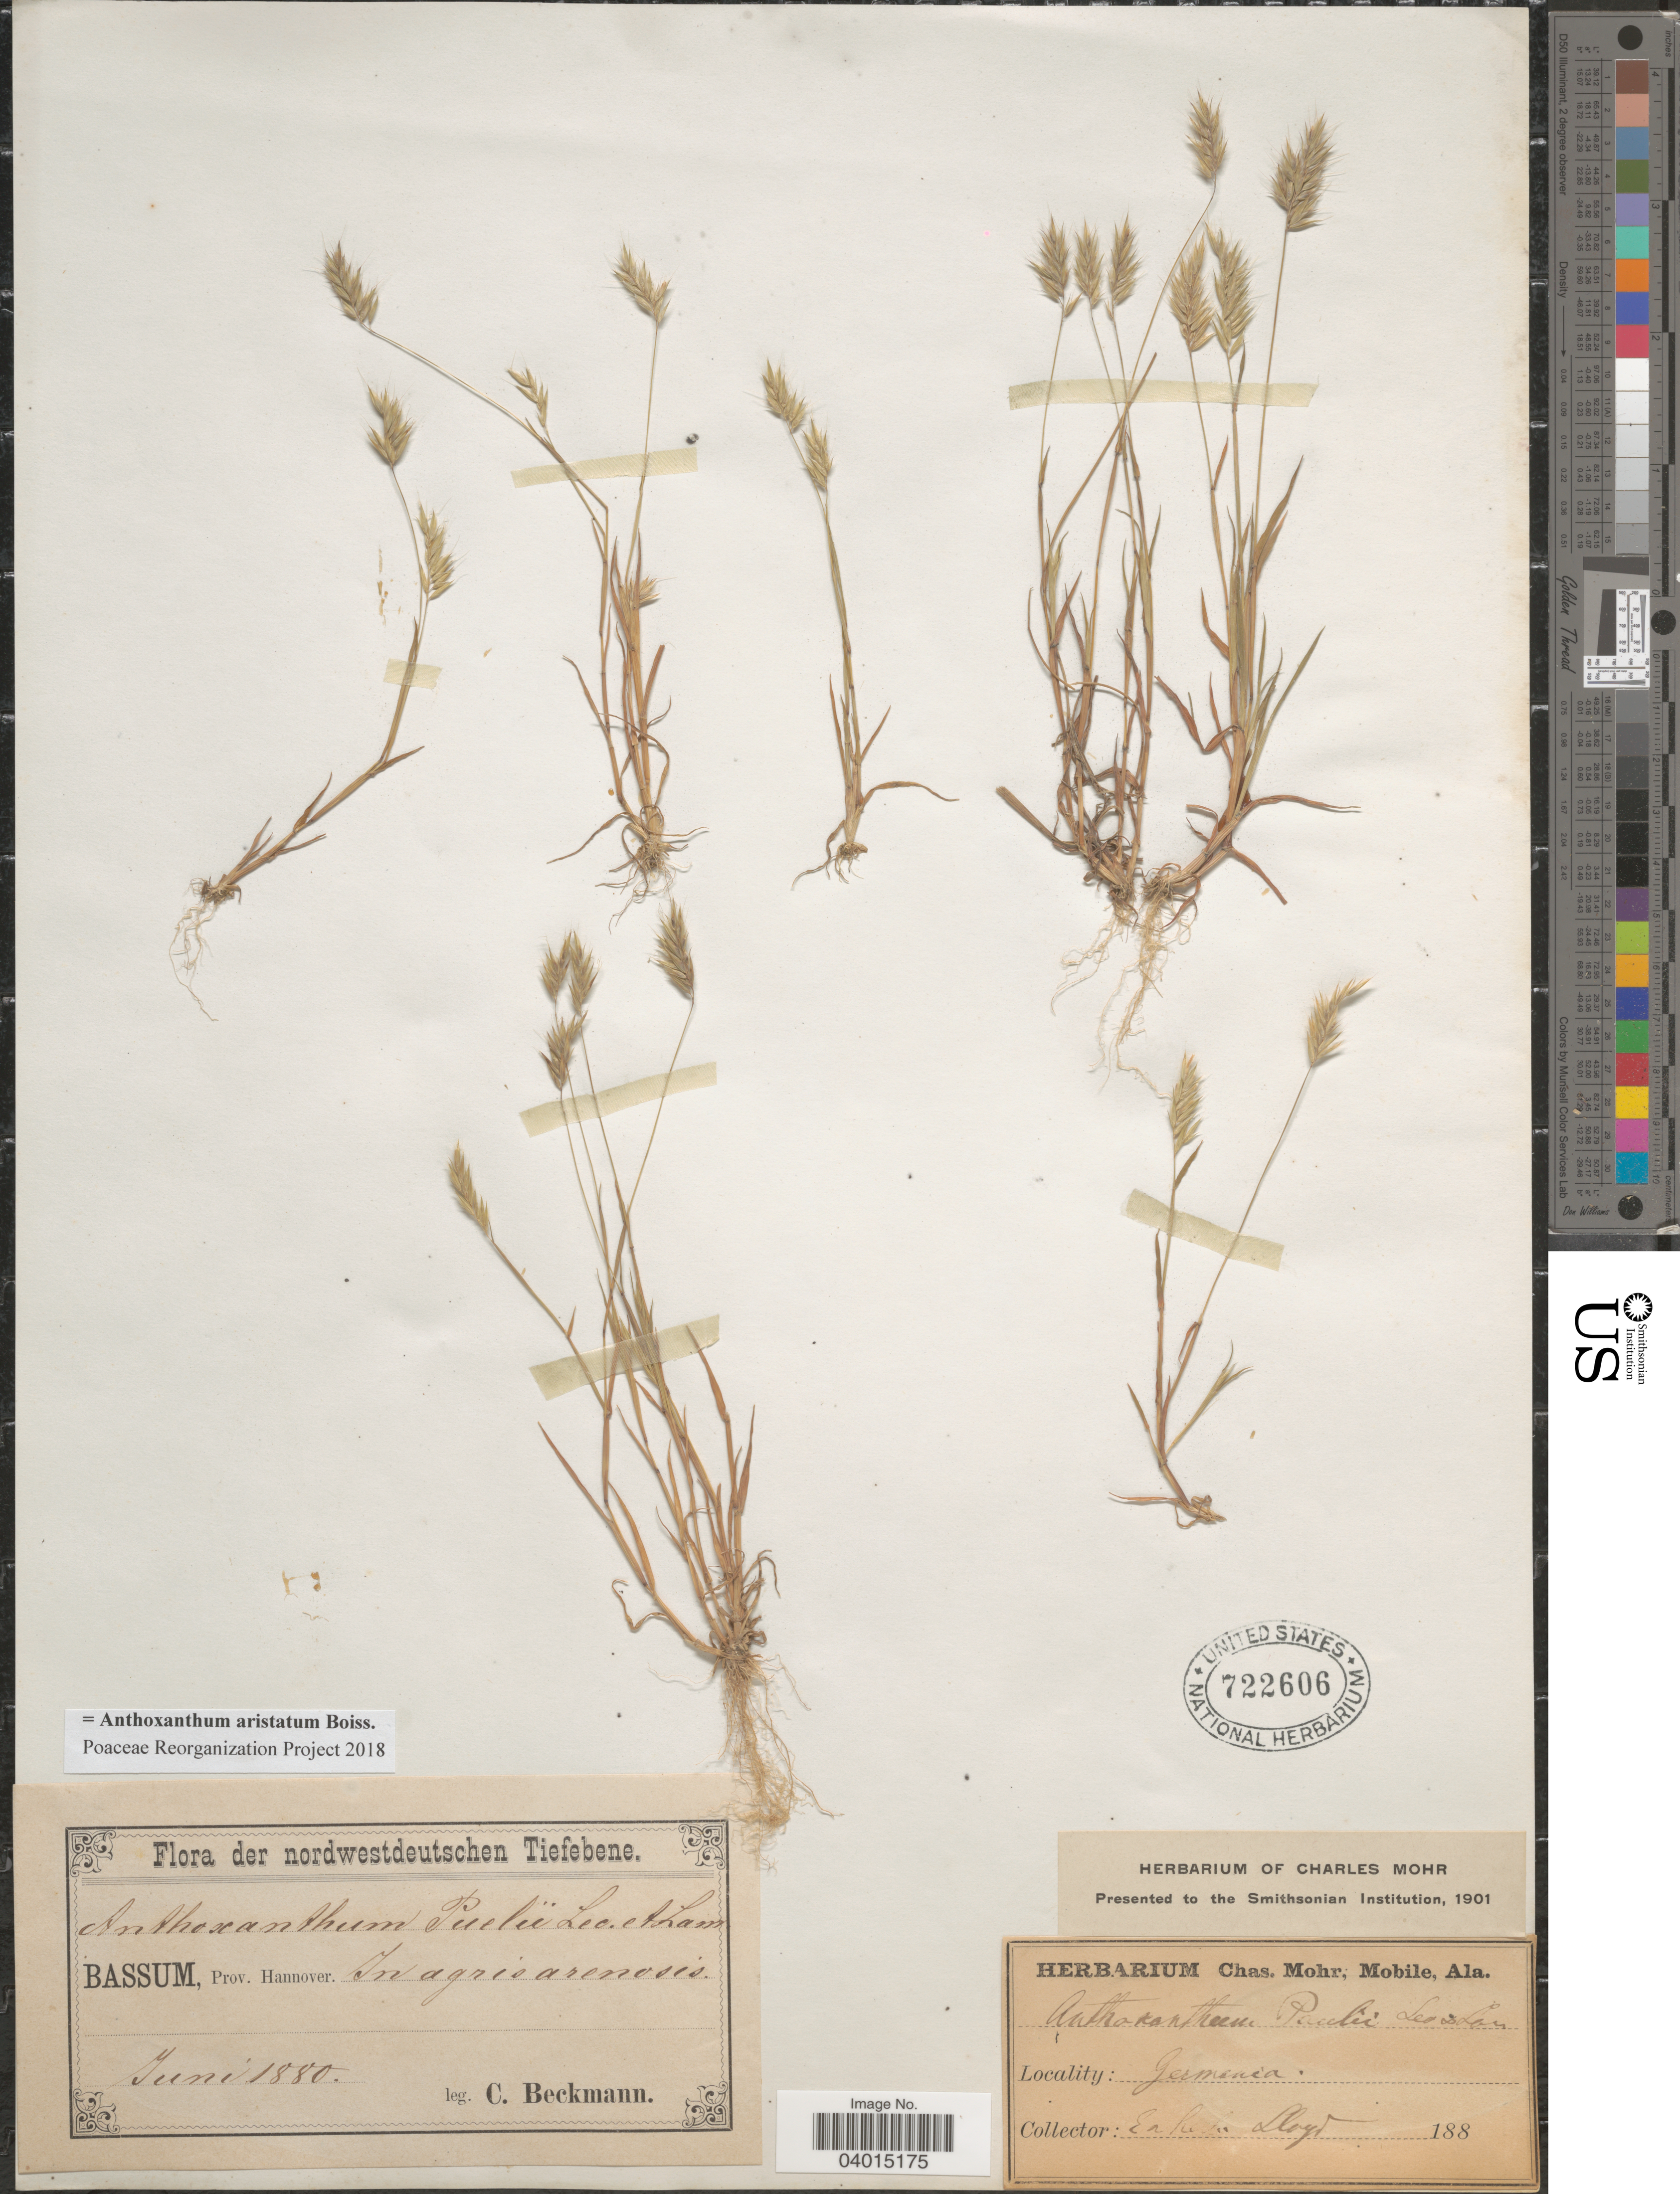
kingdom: Plantae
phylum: Tracheophyta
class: Liliopsida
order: Poales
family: Poaceae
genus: Anthoxanthum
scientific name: Anthoxanthum aristatum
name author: Boiss.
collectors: C. Beckmann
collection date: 1880-06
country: Germany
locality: Nordwestdeutschen Tiefebene. Bassum, Prov. Hannover: In agrio arenosis. Germania.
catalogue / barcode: US 722606